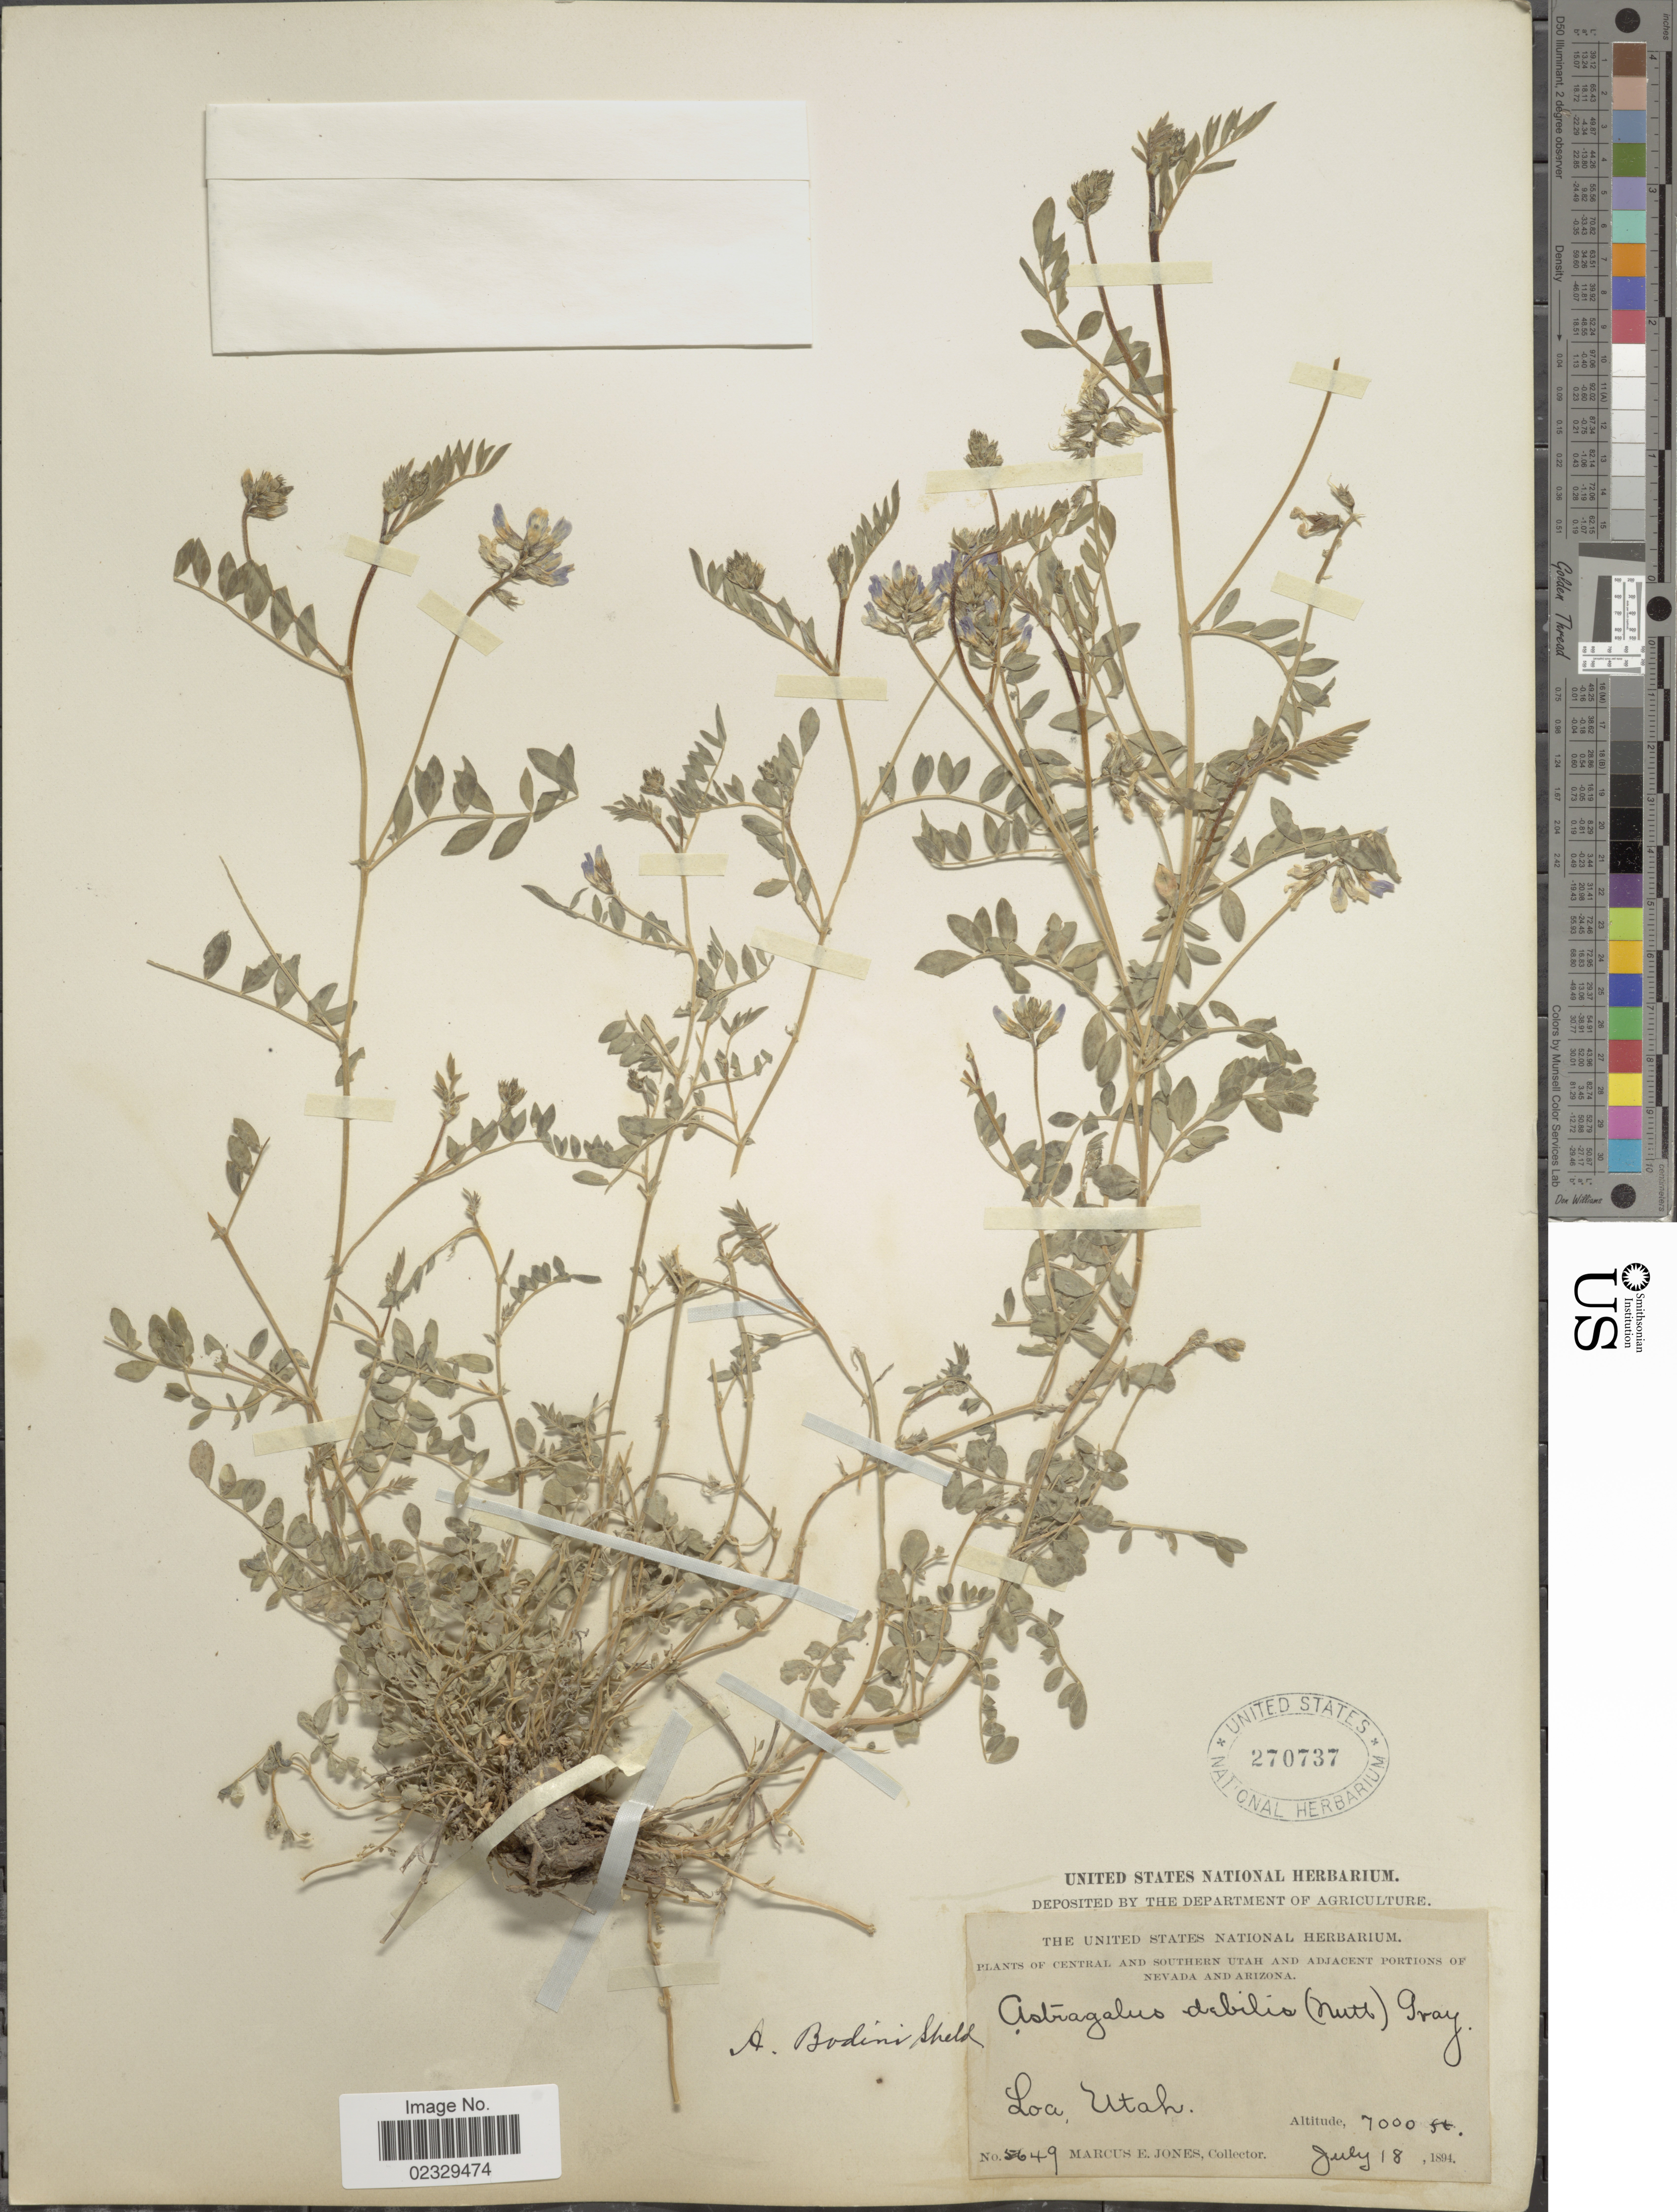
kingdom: Plantae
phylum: Tracheophyta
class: Magnoliopsida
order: Fabales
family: Fabaceae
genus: Astragalus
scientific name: Astragalus bodinii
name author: E. Sheld.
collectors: M. E. Jones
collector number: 5649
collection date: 1894-07-18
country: United States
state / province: Utah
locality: Central and southern Utah. Loa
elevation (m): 2134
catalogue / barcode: US 270737